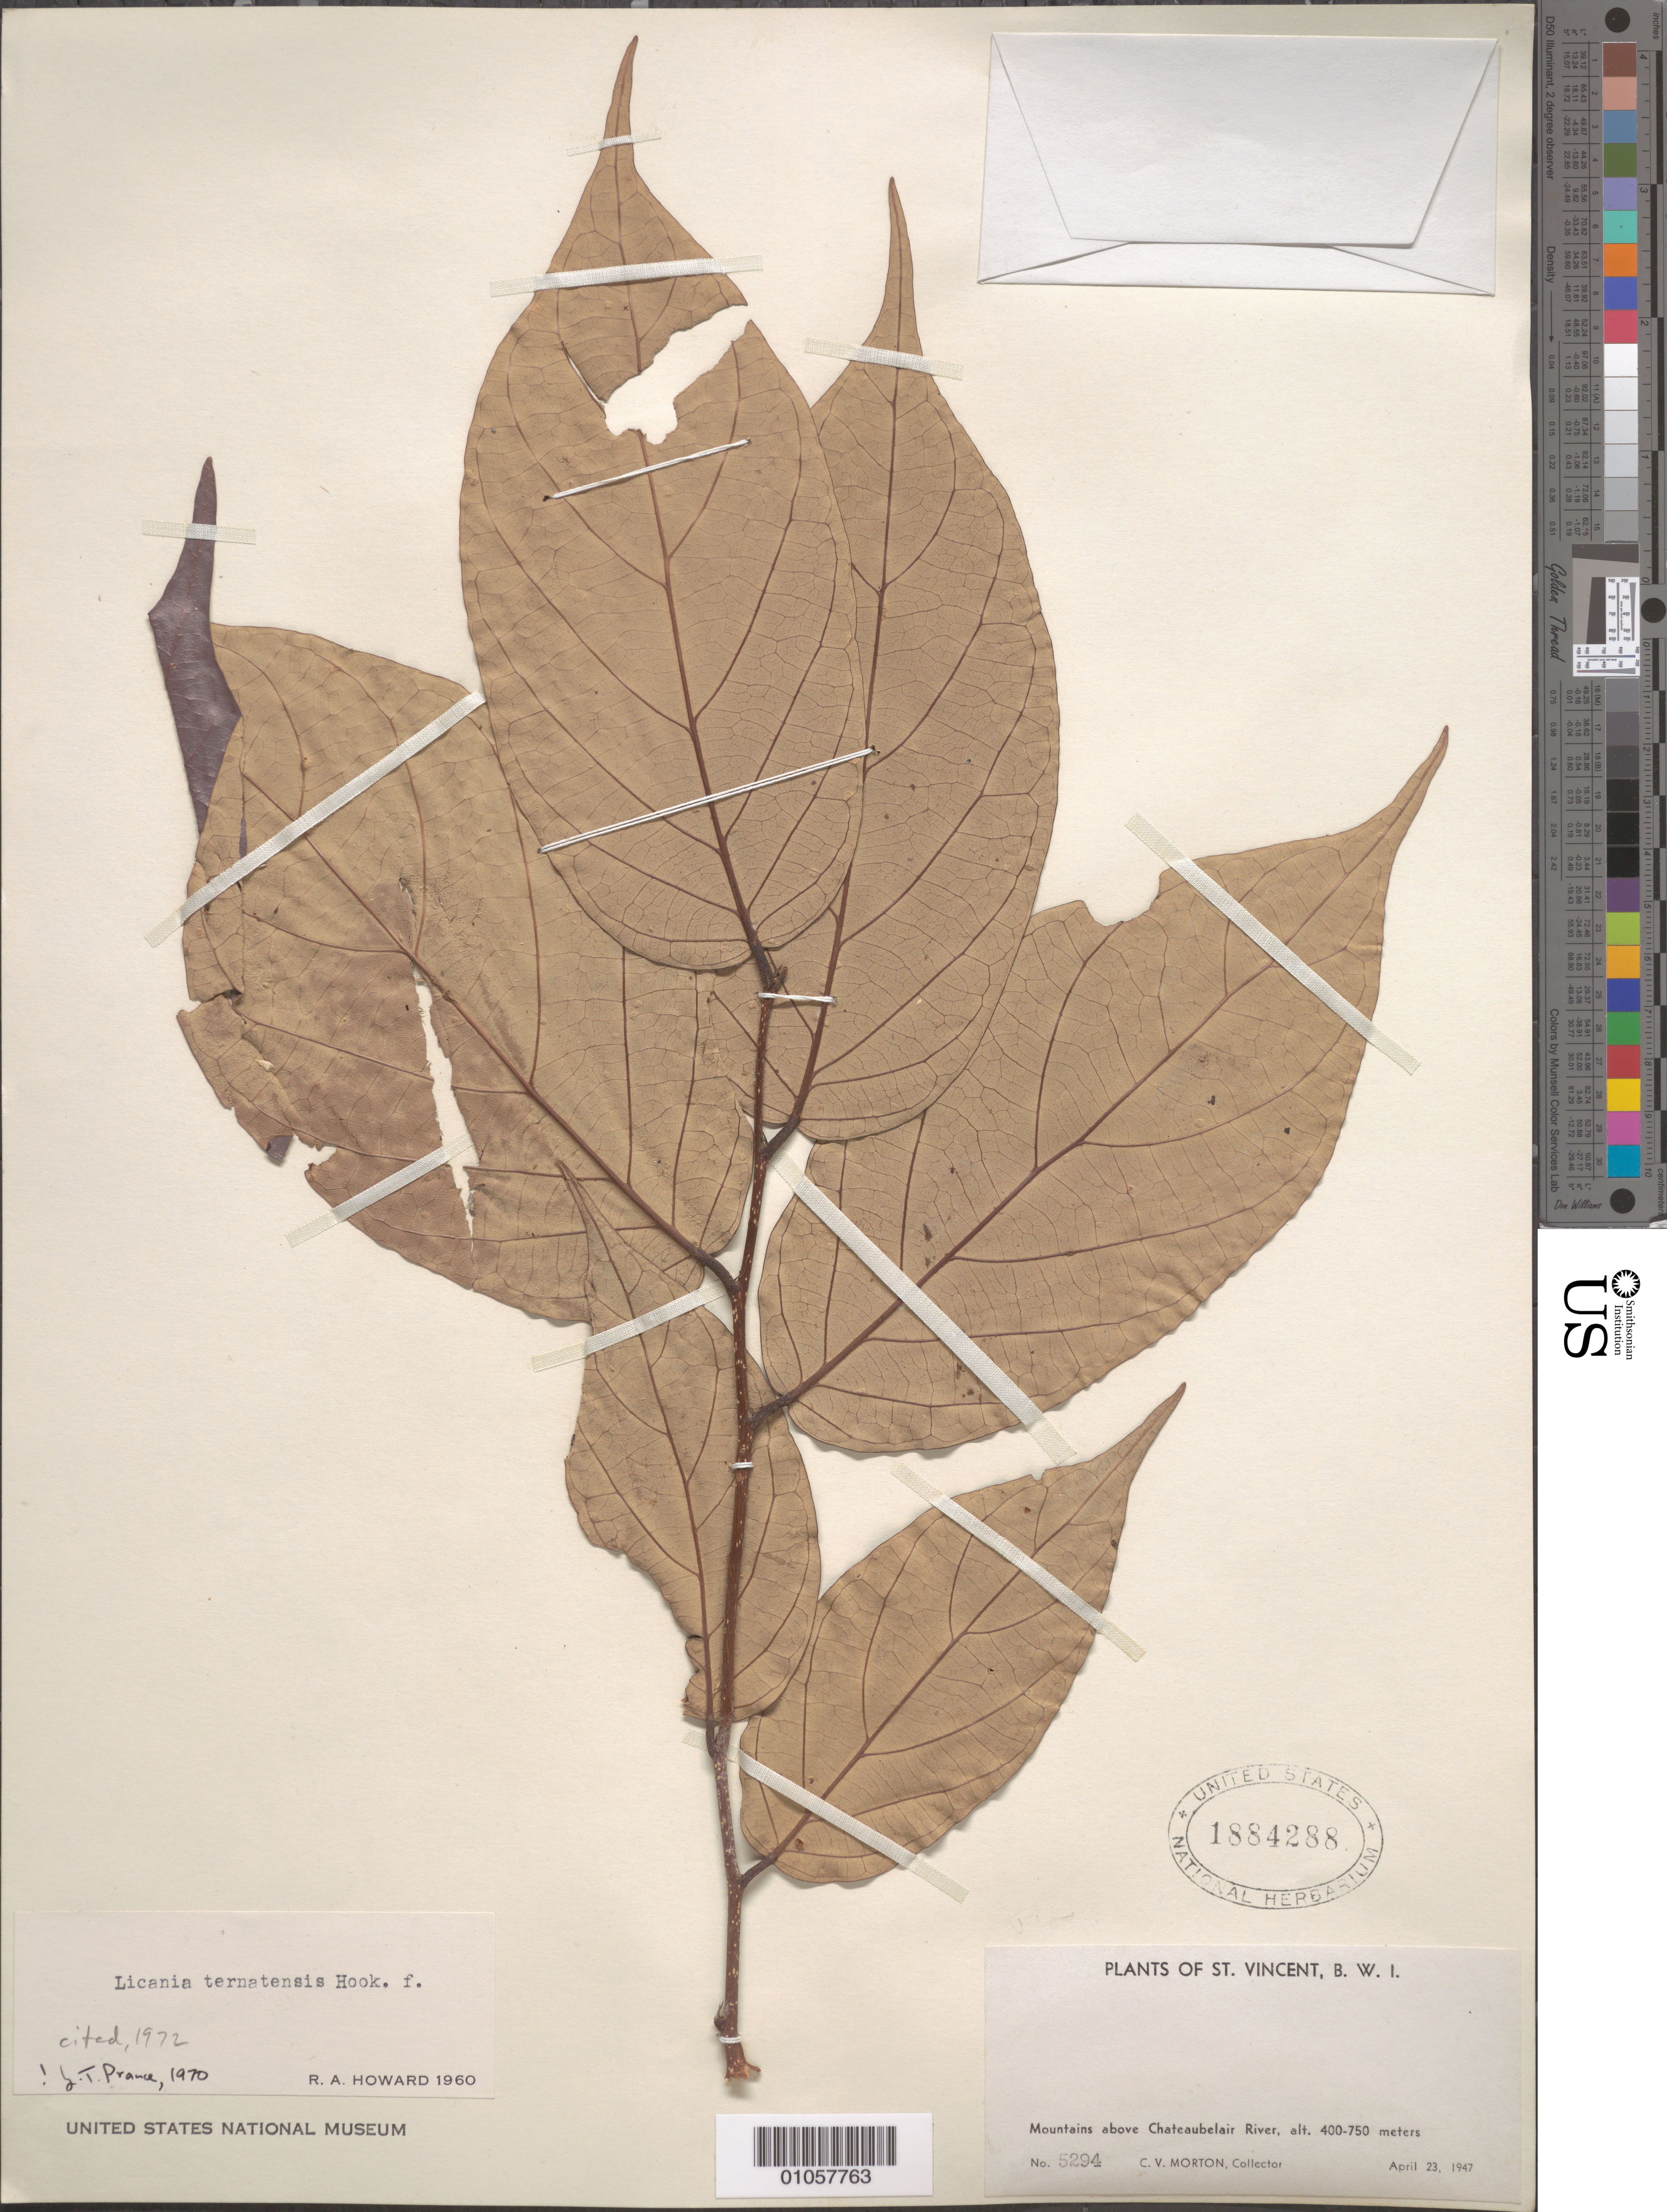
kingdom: Plantae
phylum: Tracheophyta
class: Magnoliopsida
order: Malpighiales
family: Chrysobalanaceae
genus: Licania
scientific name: Licania ternatensis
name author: Hook. f. ex Duss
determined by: Prance, G. T.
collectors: C. V. Morton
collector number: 5294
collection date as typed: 23 Apr 1947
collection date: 1947-04-23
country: St. Vincent - Grenadines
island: St. Vincent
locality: Chateaubelair River, mountains above river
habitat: Mountains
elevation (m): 400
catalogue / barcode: US 1884288